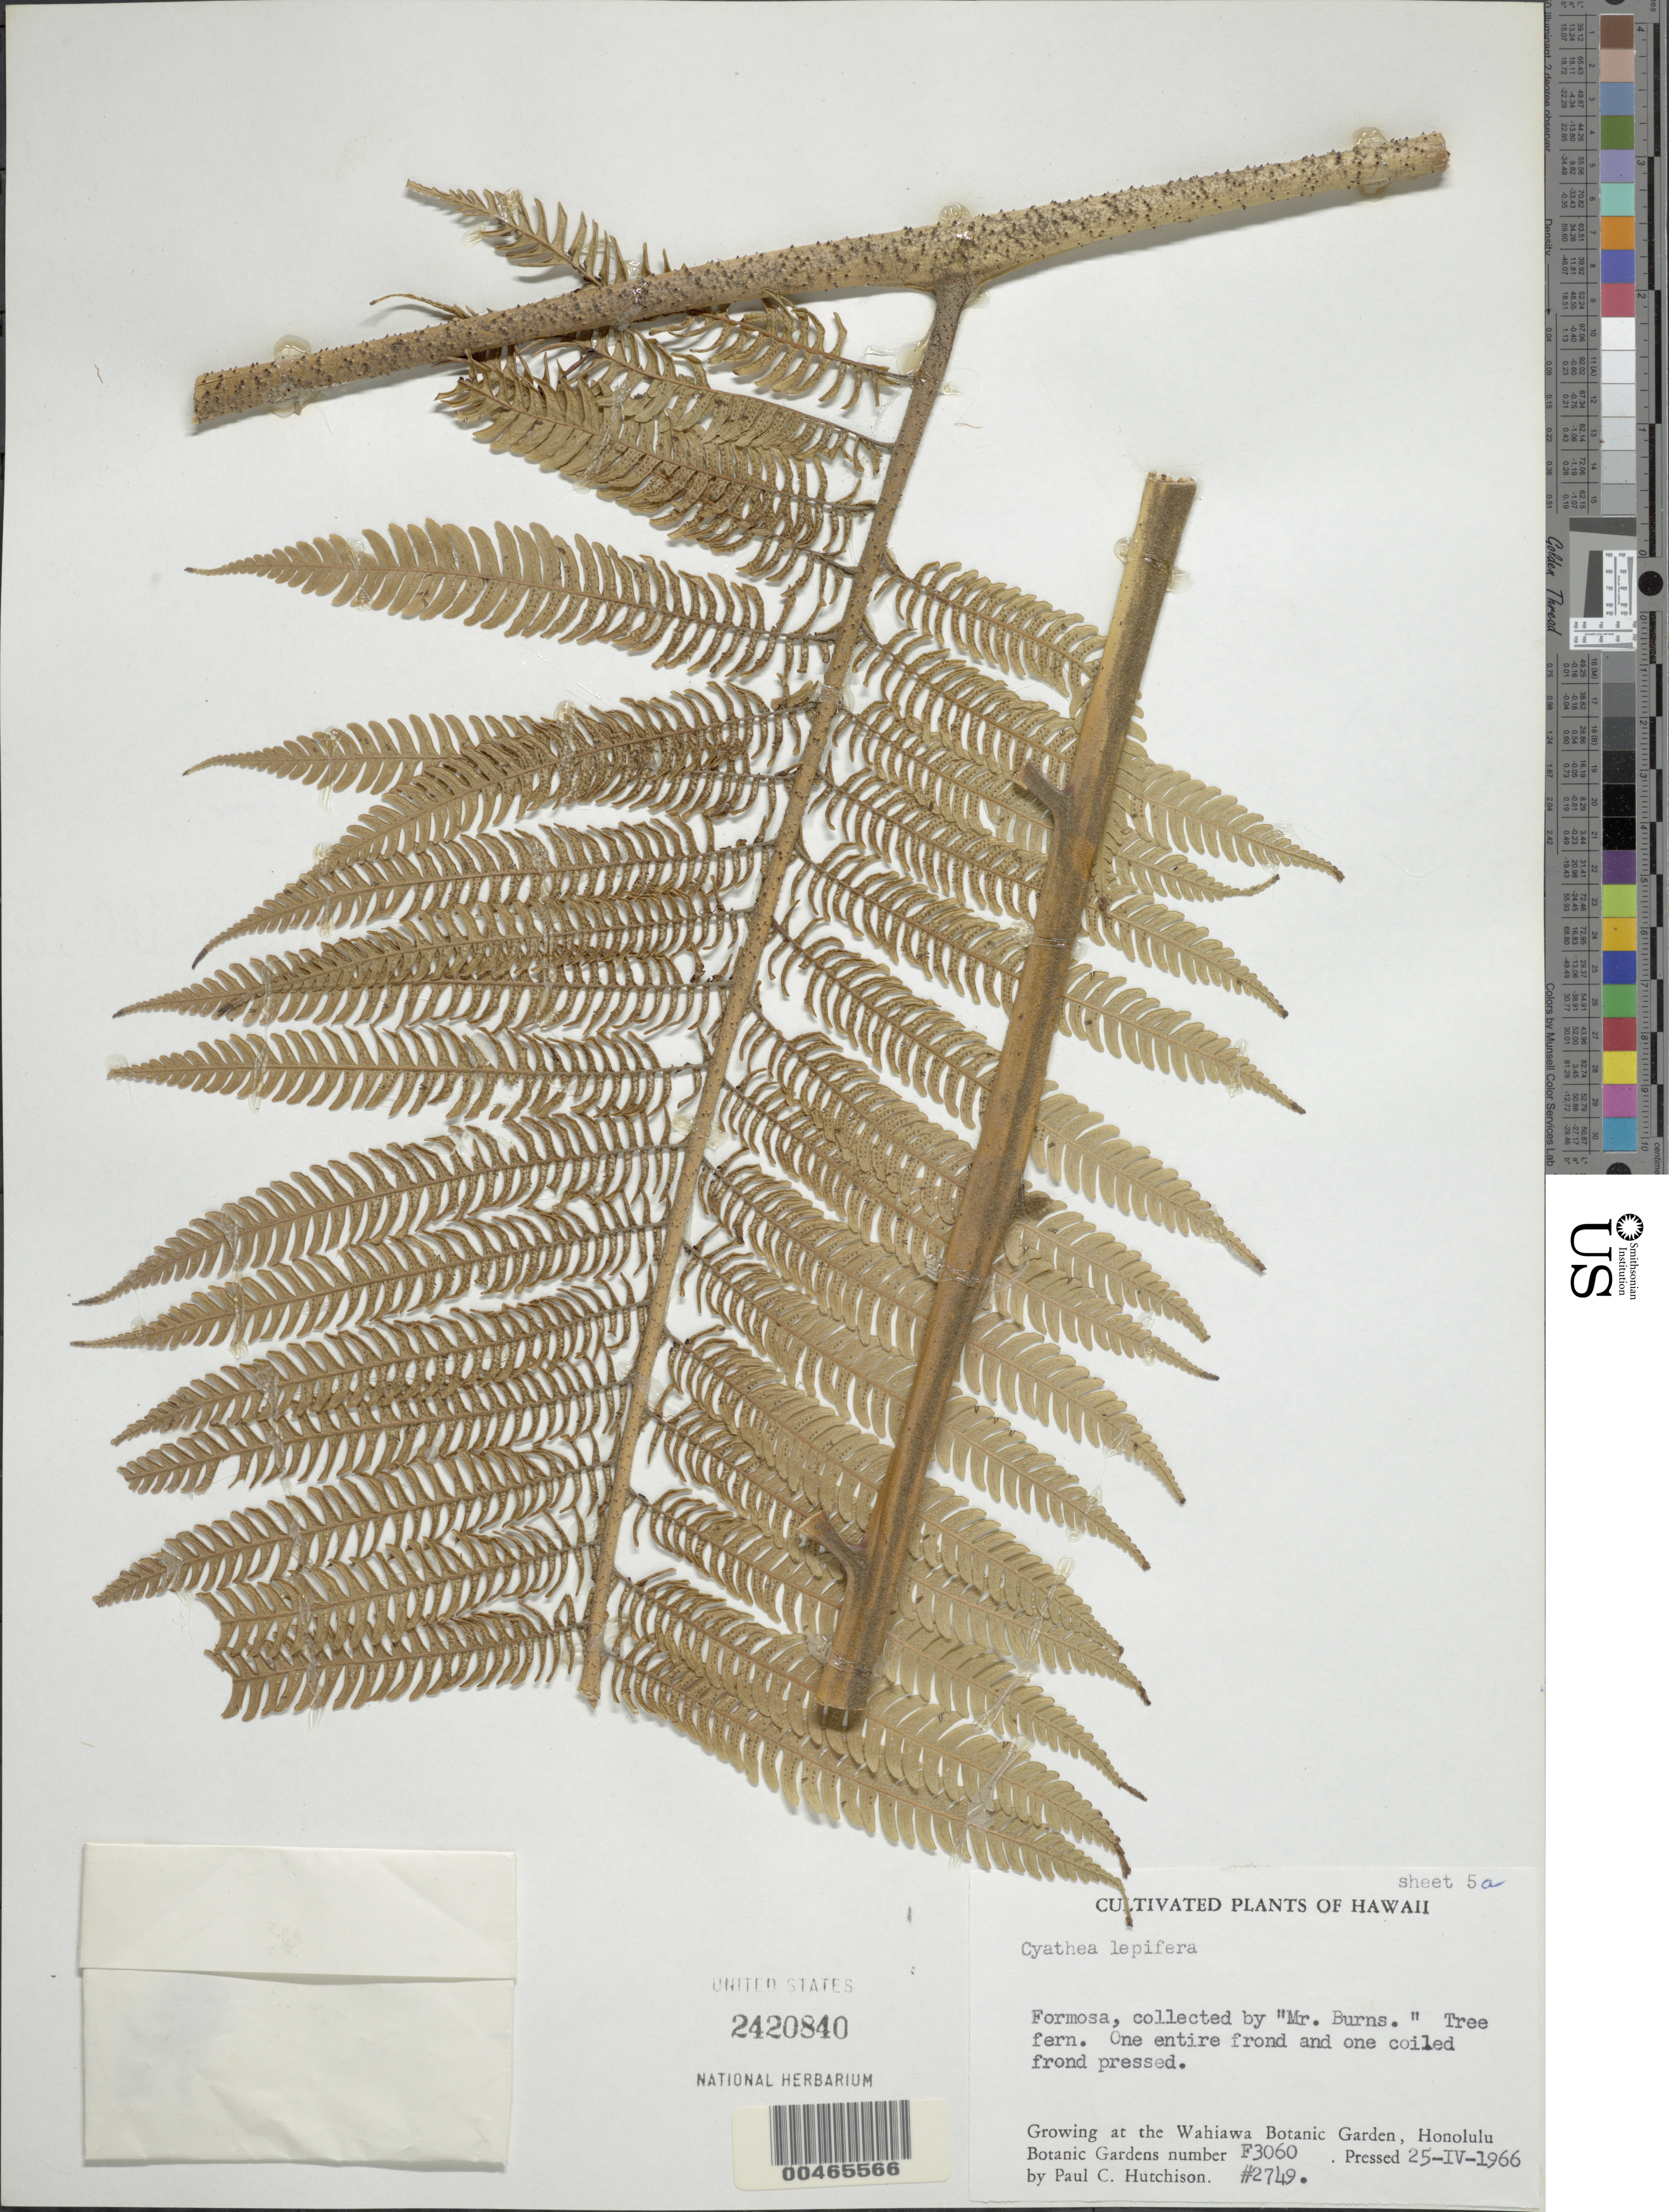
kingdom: Plantae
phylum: Tracheophyta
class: Polypodiopsida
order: Cyatheales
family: Cyatheaceae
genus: Alsophila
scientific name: Alsophila lepifera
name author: J. Sm. ex Hook.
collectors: P. C. Hutchison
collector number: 2749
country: United States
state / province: Hawaii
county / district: Honolulu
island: Oahu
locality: Growing at the Wahiawa Botanic Garden, Honolulu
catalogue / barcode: US 2420840